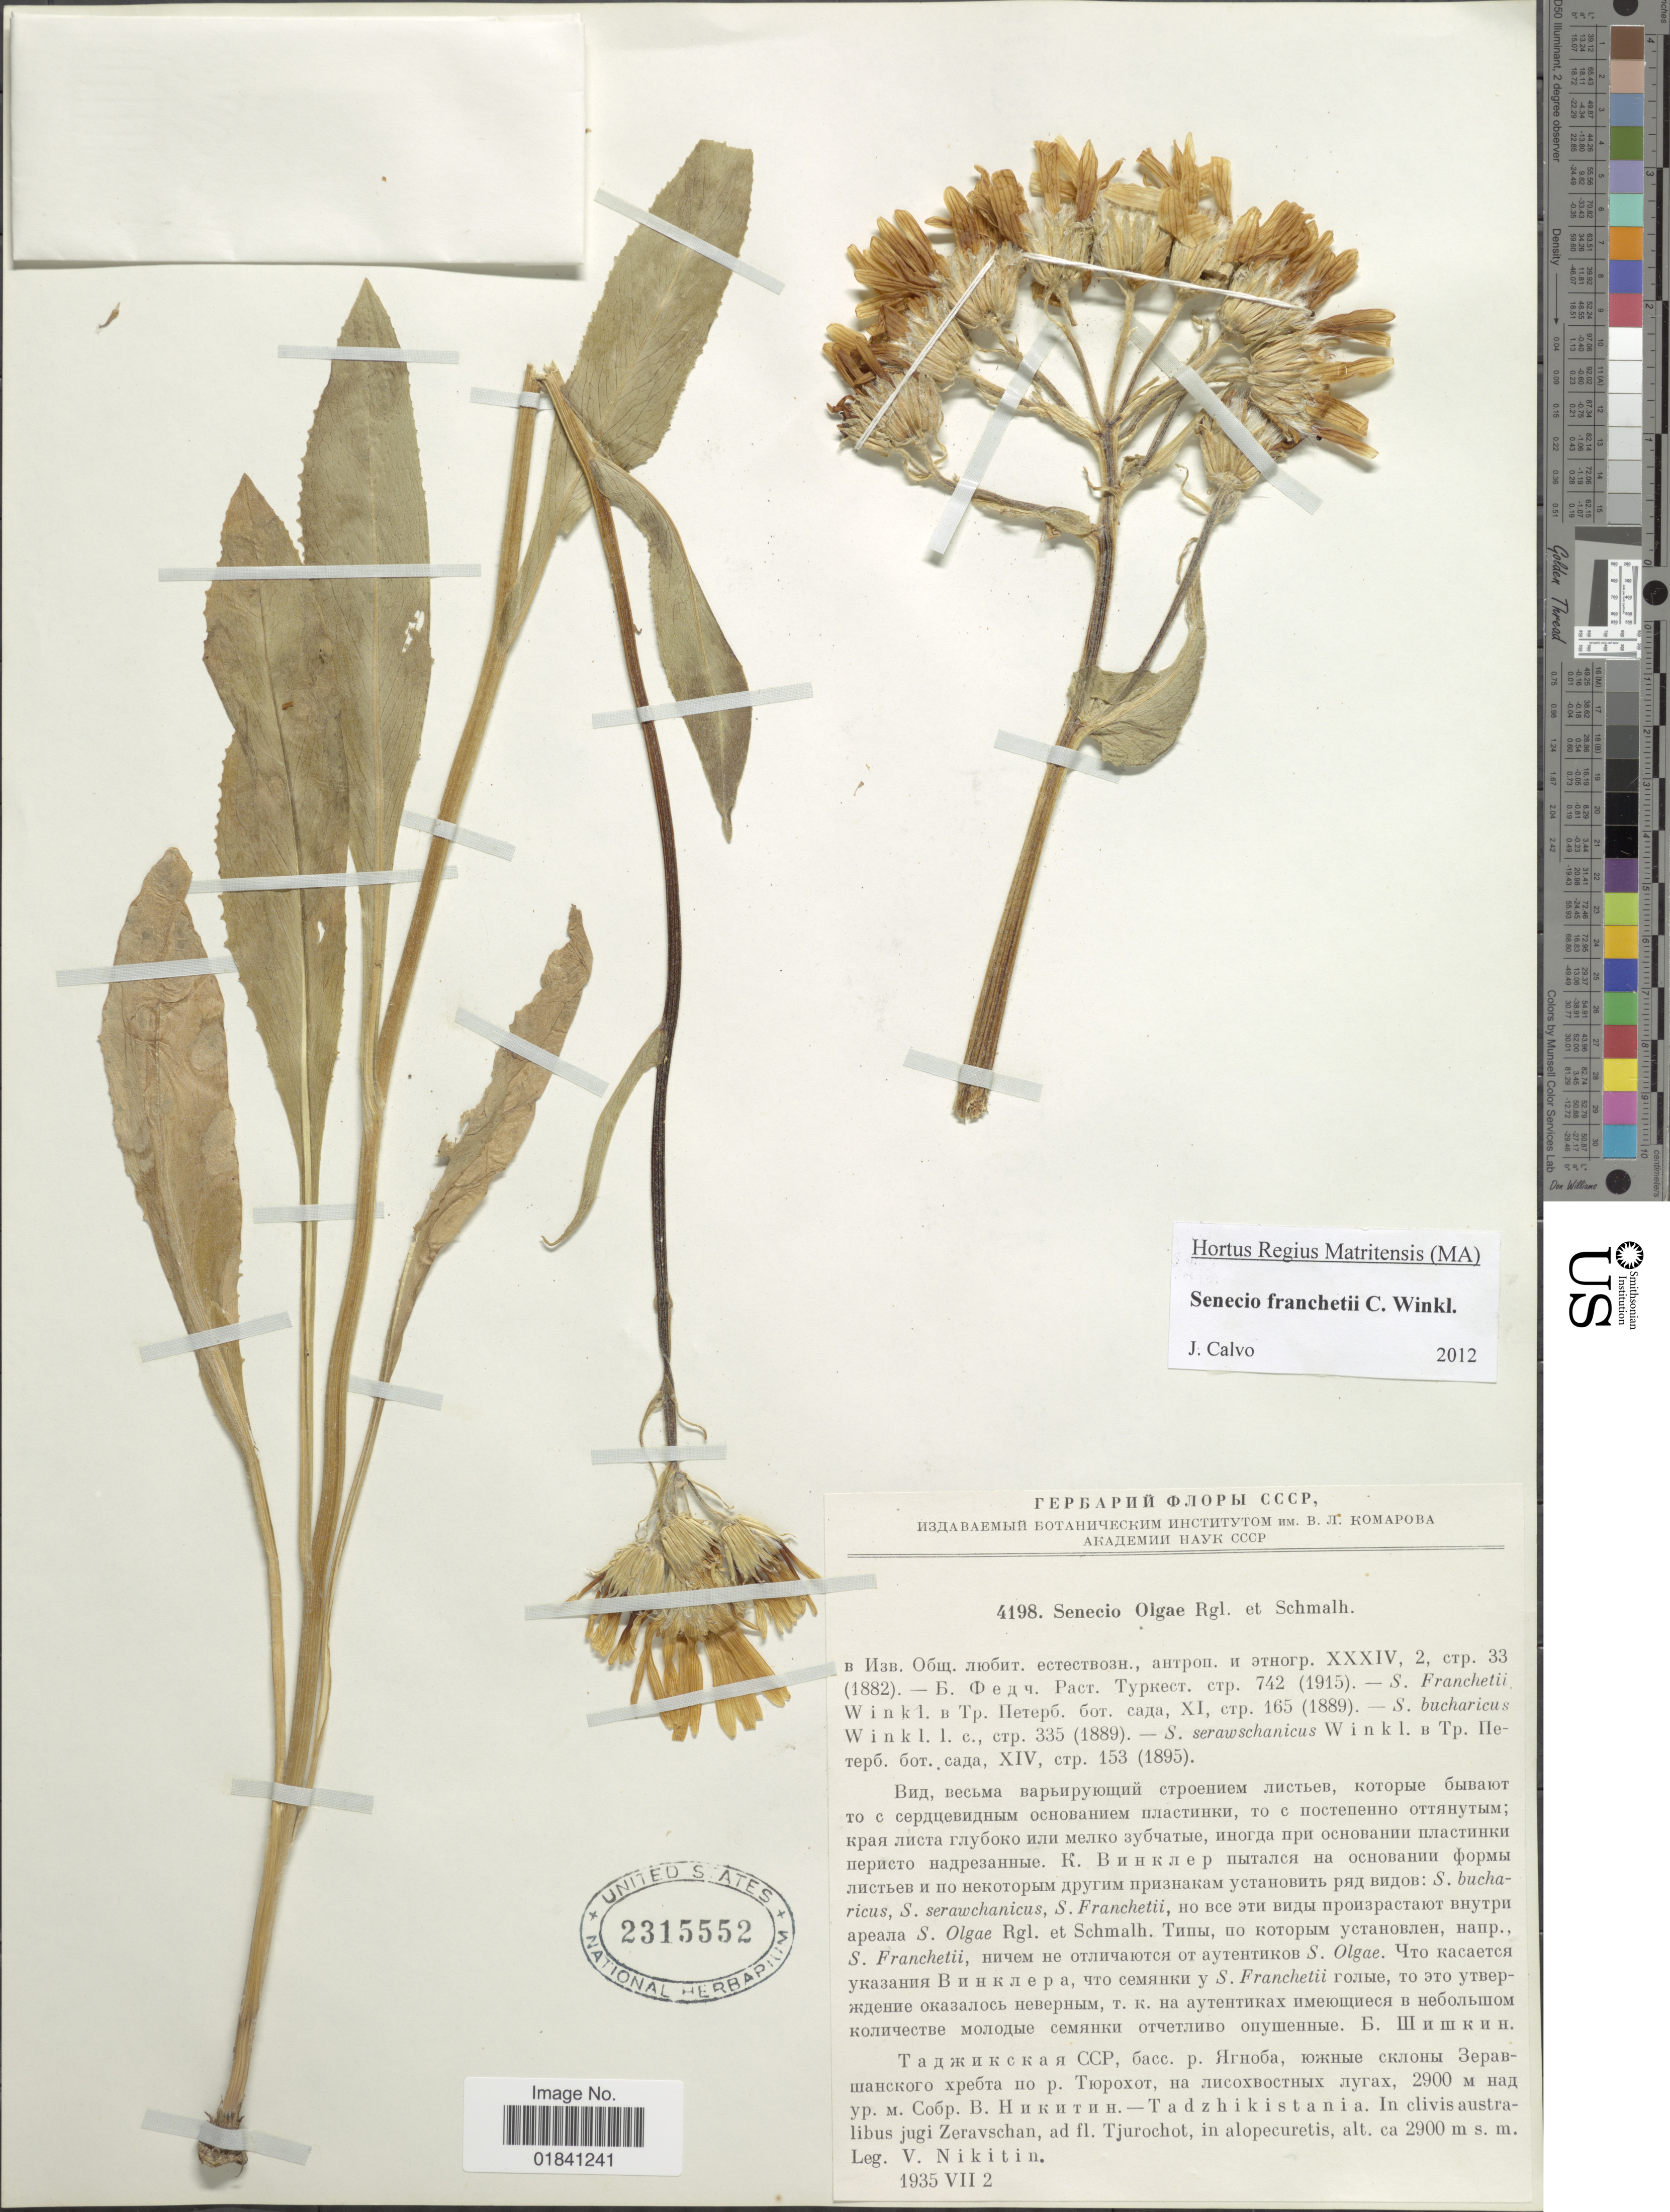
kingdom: Plantae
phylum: Tracheophyta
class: Magnoliopsida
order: Asterales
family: Asteraceae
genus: Senecio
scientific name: Senecio franchetii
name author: C. Winkl.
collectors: V. A. Nikitin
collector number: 4198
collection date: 1935-07-02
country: Tajikistan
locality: Tadzhikistania. In clivis australibus jugi Zeravschan, ad fl. Tjurochot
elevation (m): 2900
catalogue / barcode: US 2315552